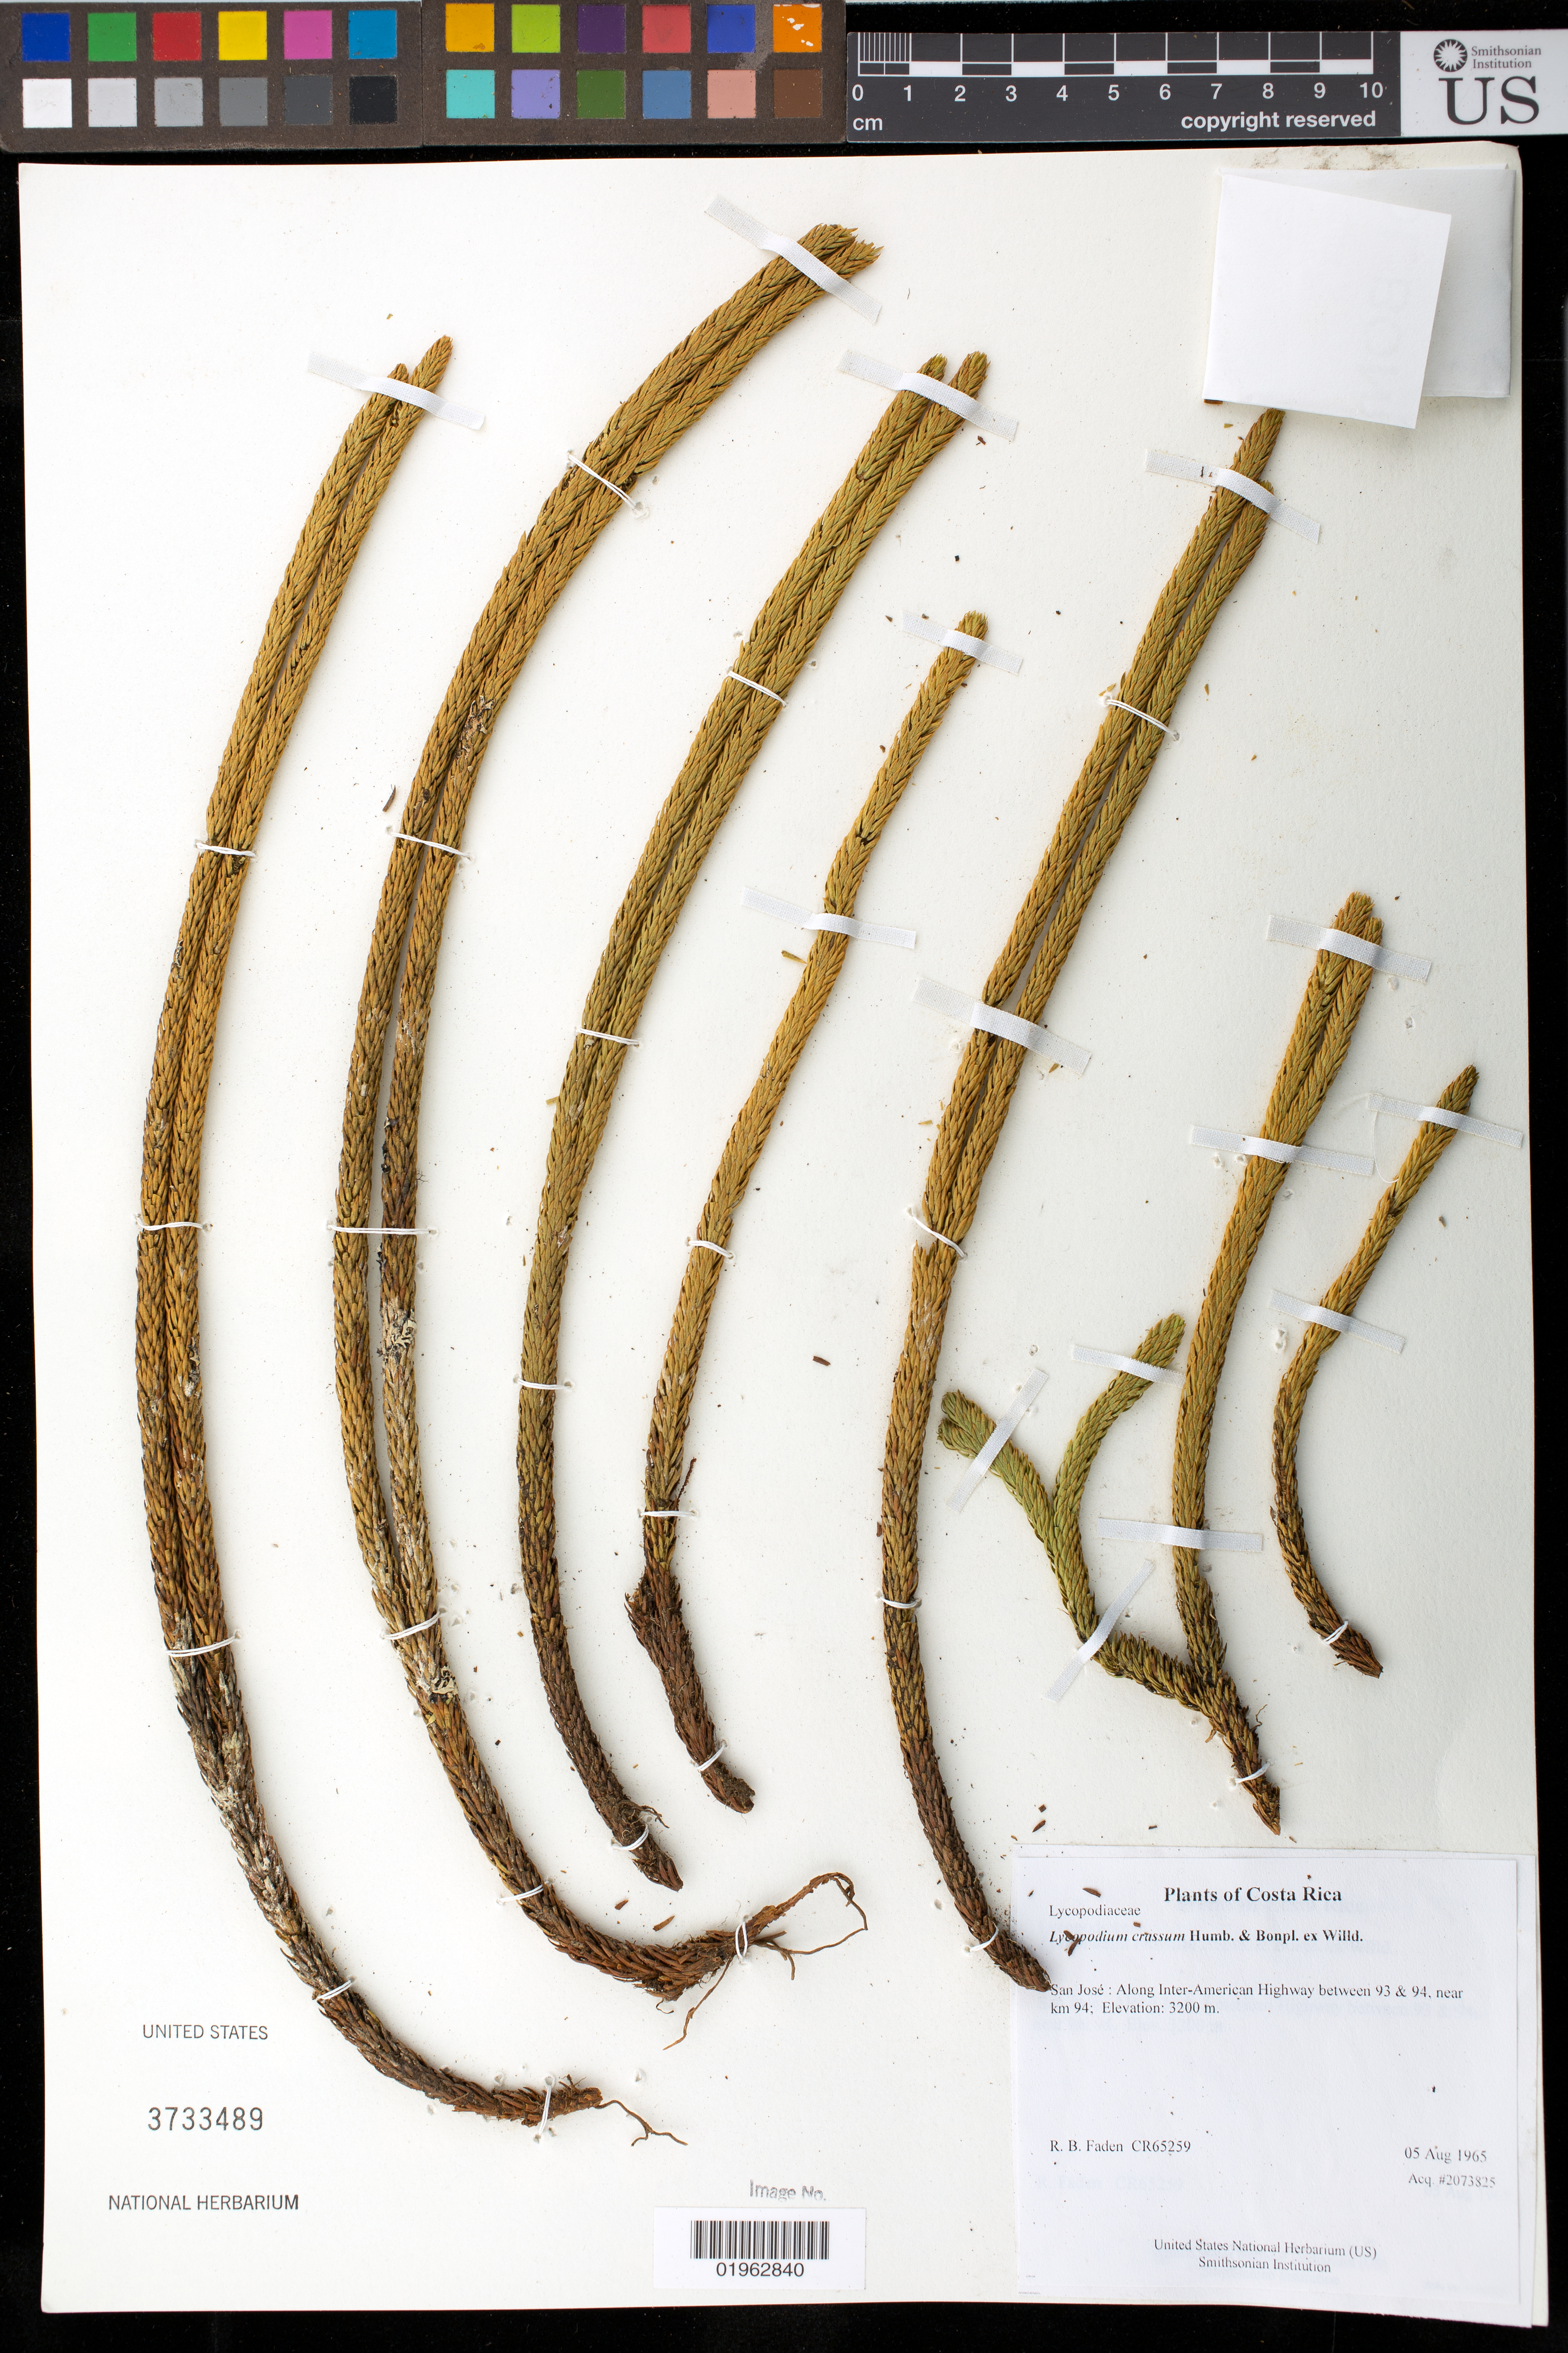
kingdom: Plantae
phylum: Tracheophyta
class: Lycopodiopsida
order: Lycopodiales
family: Lycopodiaceae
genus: Phlegmariurus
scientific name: Phlegmariurus crassus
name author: (Humb. & Bonpl. ex Willd.) B. Øllg.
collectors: R. B. Faden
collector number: CR65259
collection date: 1965-08-05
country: Costa Rica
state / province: San José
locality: Along Inter-American Highway between 93 & 94, near km 94.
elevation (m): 3200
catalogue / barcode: US 3733489